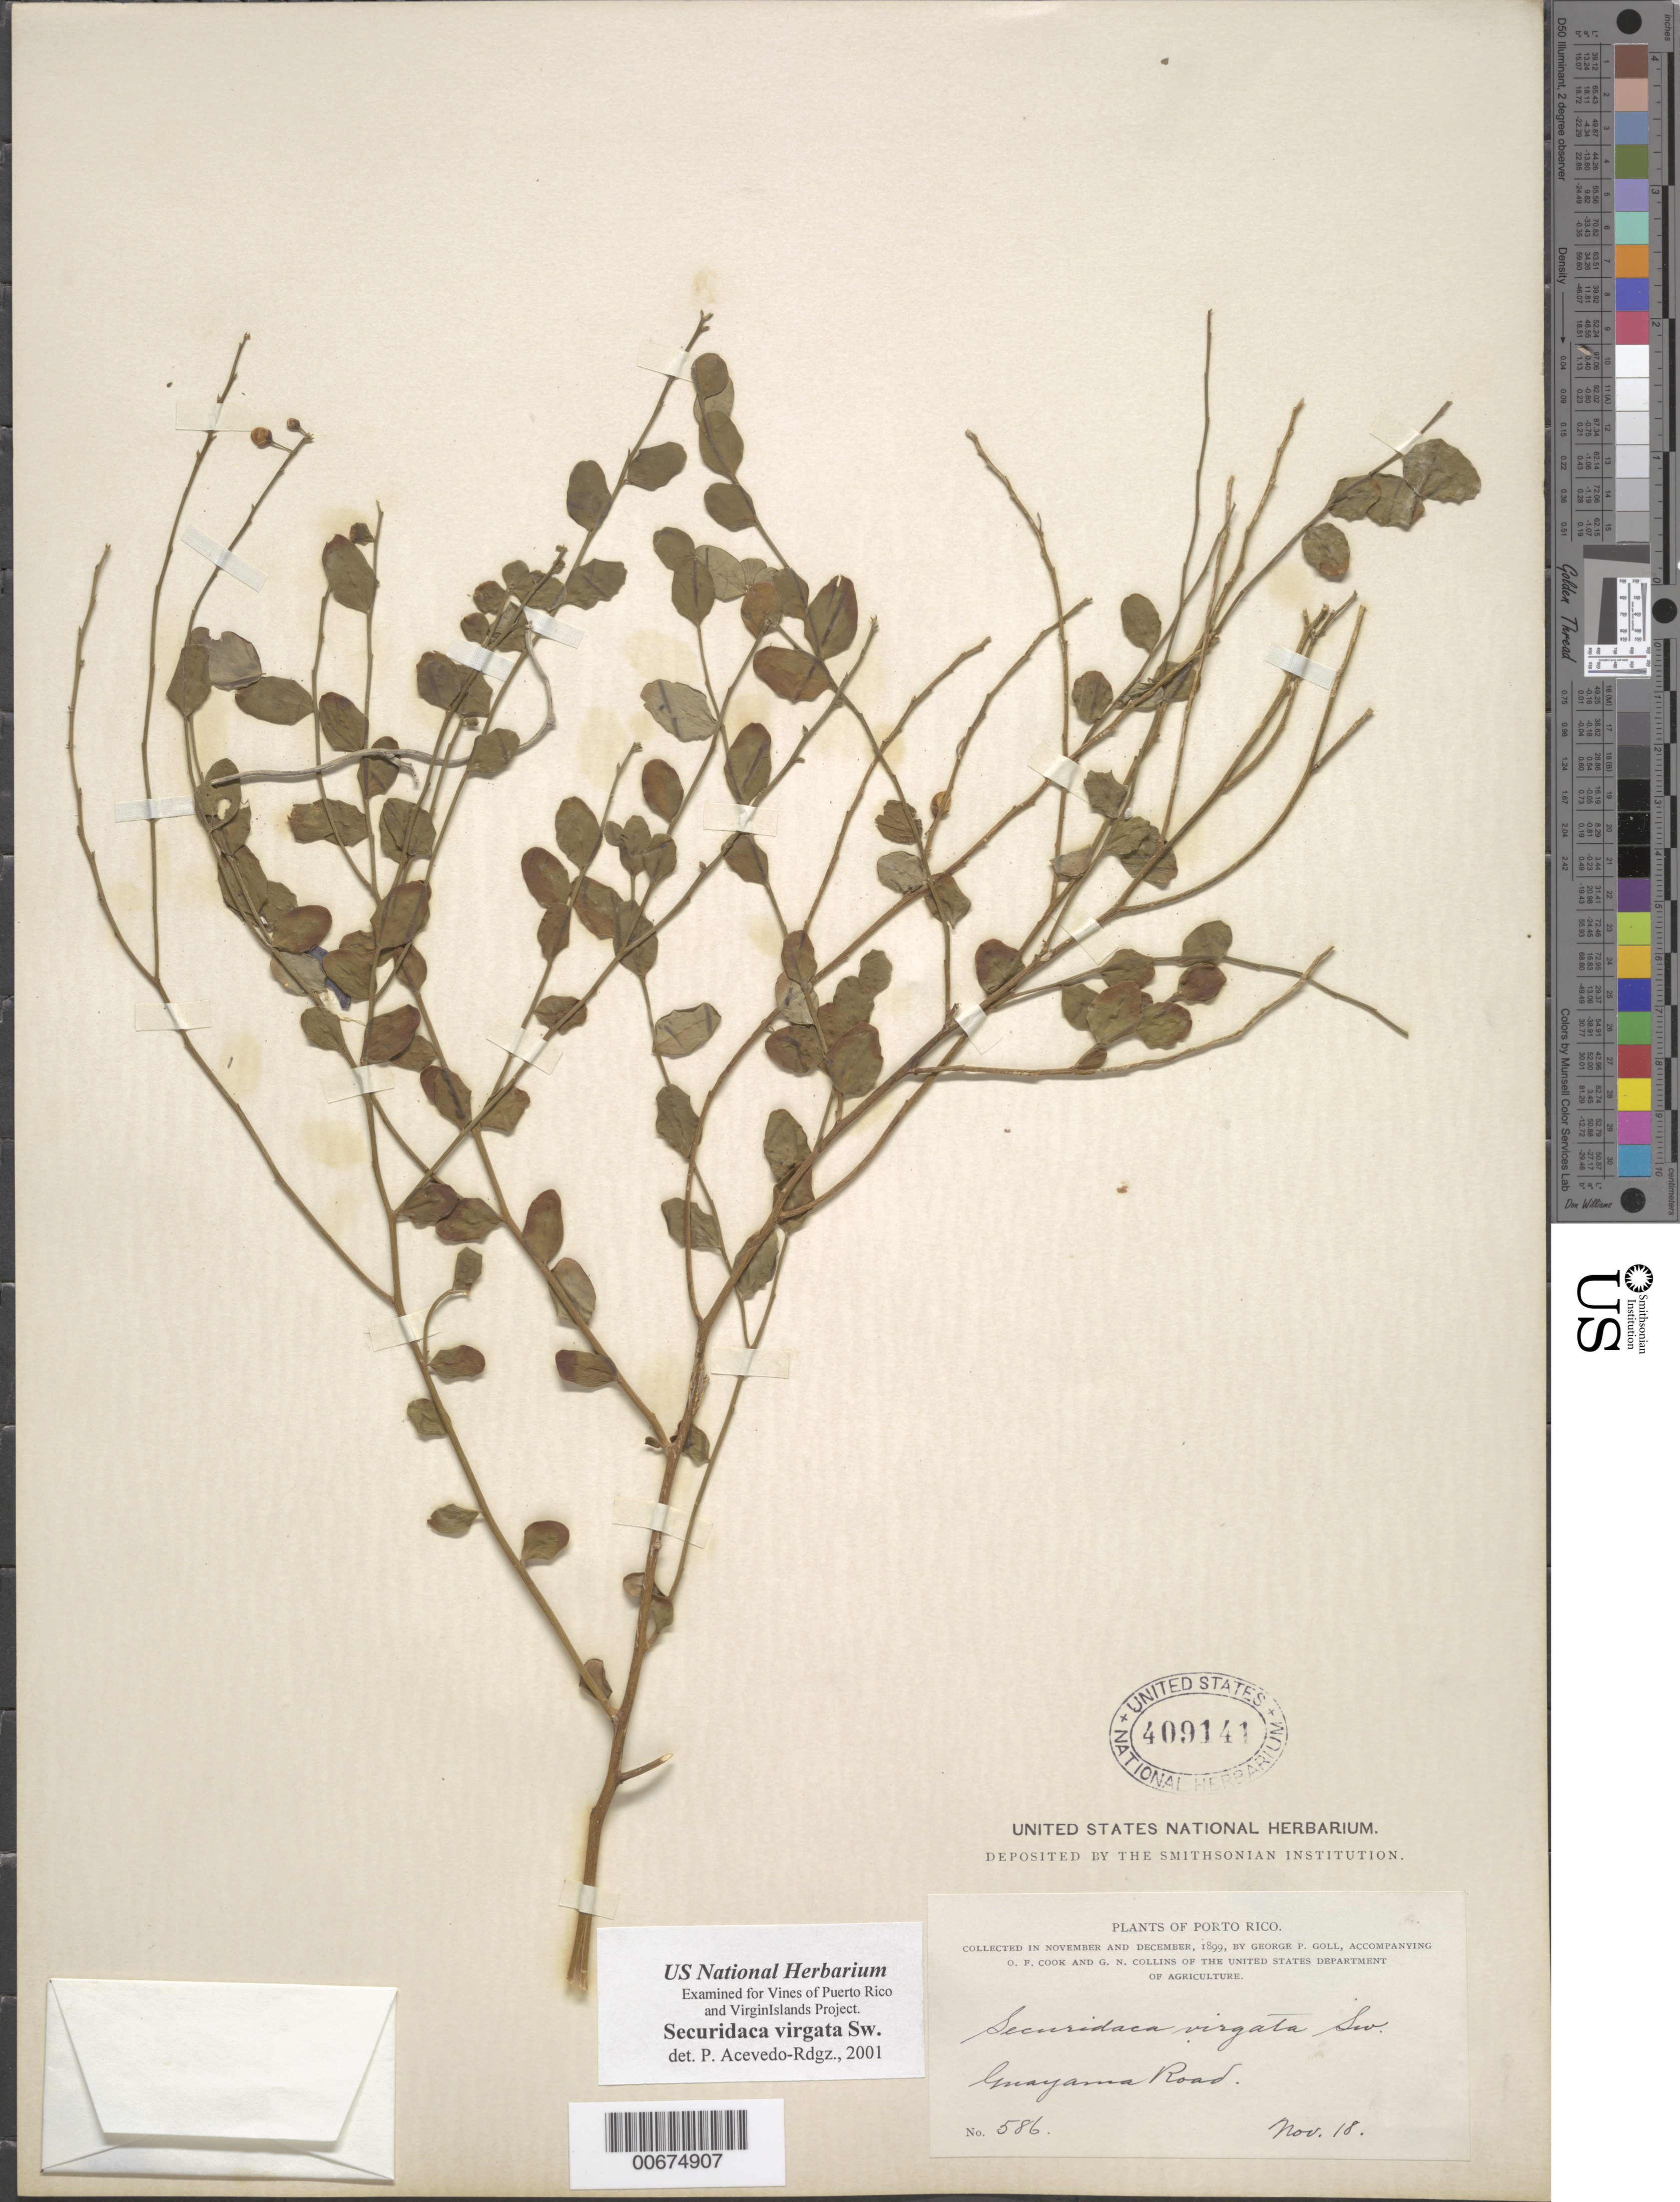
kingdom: Plantae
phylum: Tracheophyta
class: Magnoliopsida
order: Fabales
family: Polygalaceae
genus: Securidaca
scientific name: Securidaca virgata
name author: Sw.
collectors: G. Goll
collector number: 586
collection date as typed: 18 Nov 1899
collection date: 1899-11-18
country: Puerto Rico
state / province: Guayama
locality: Guayama Road.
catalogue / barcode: US 409141